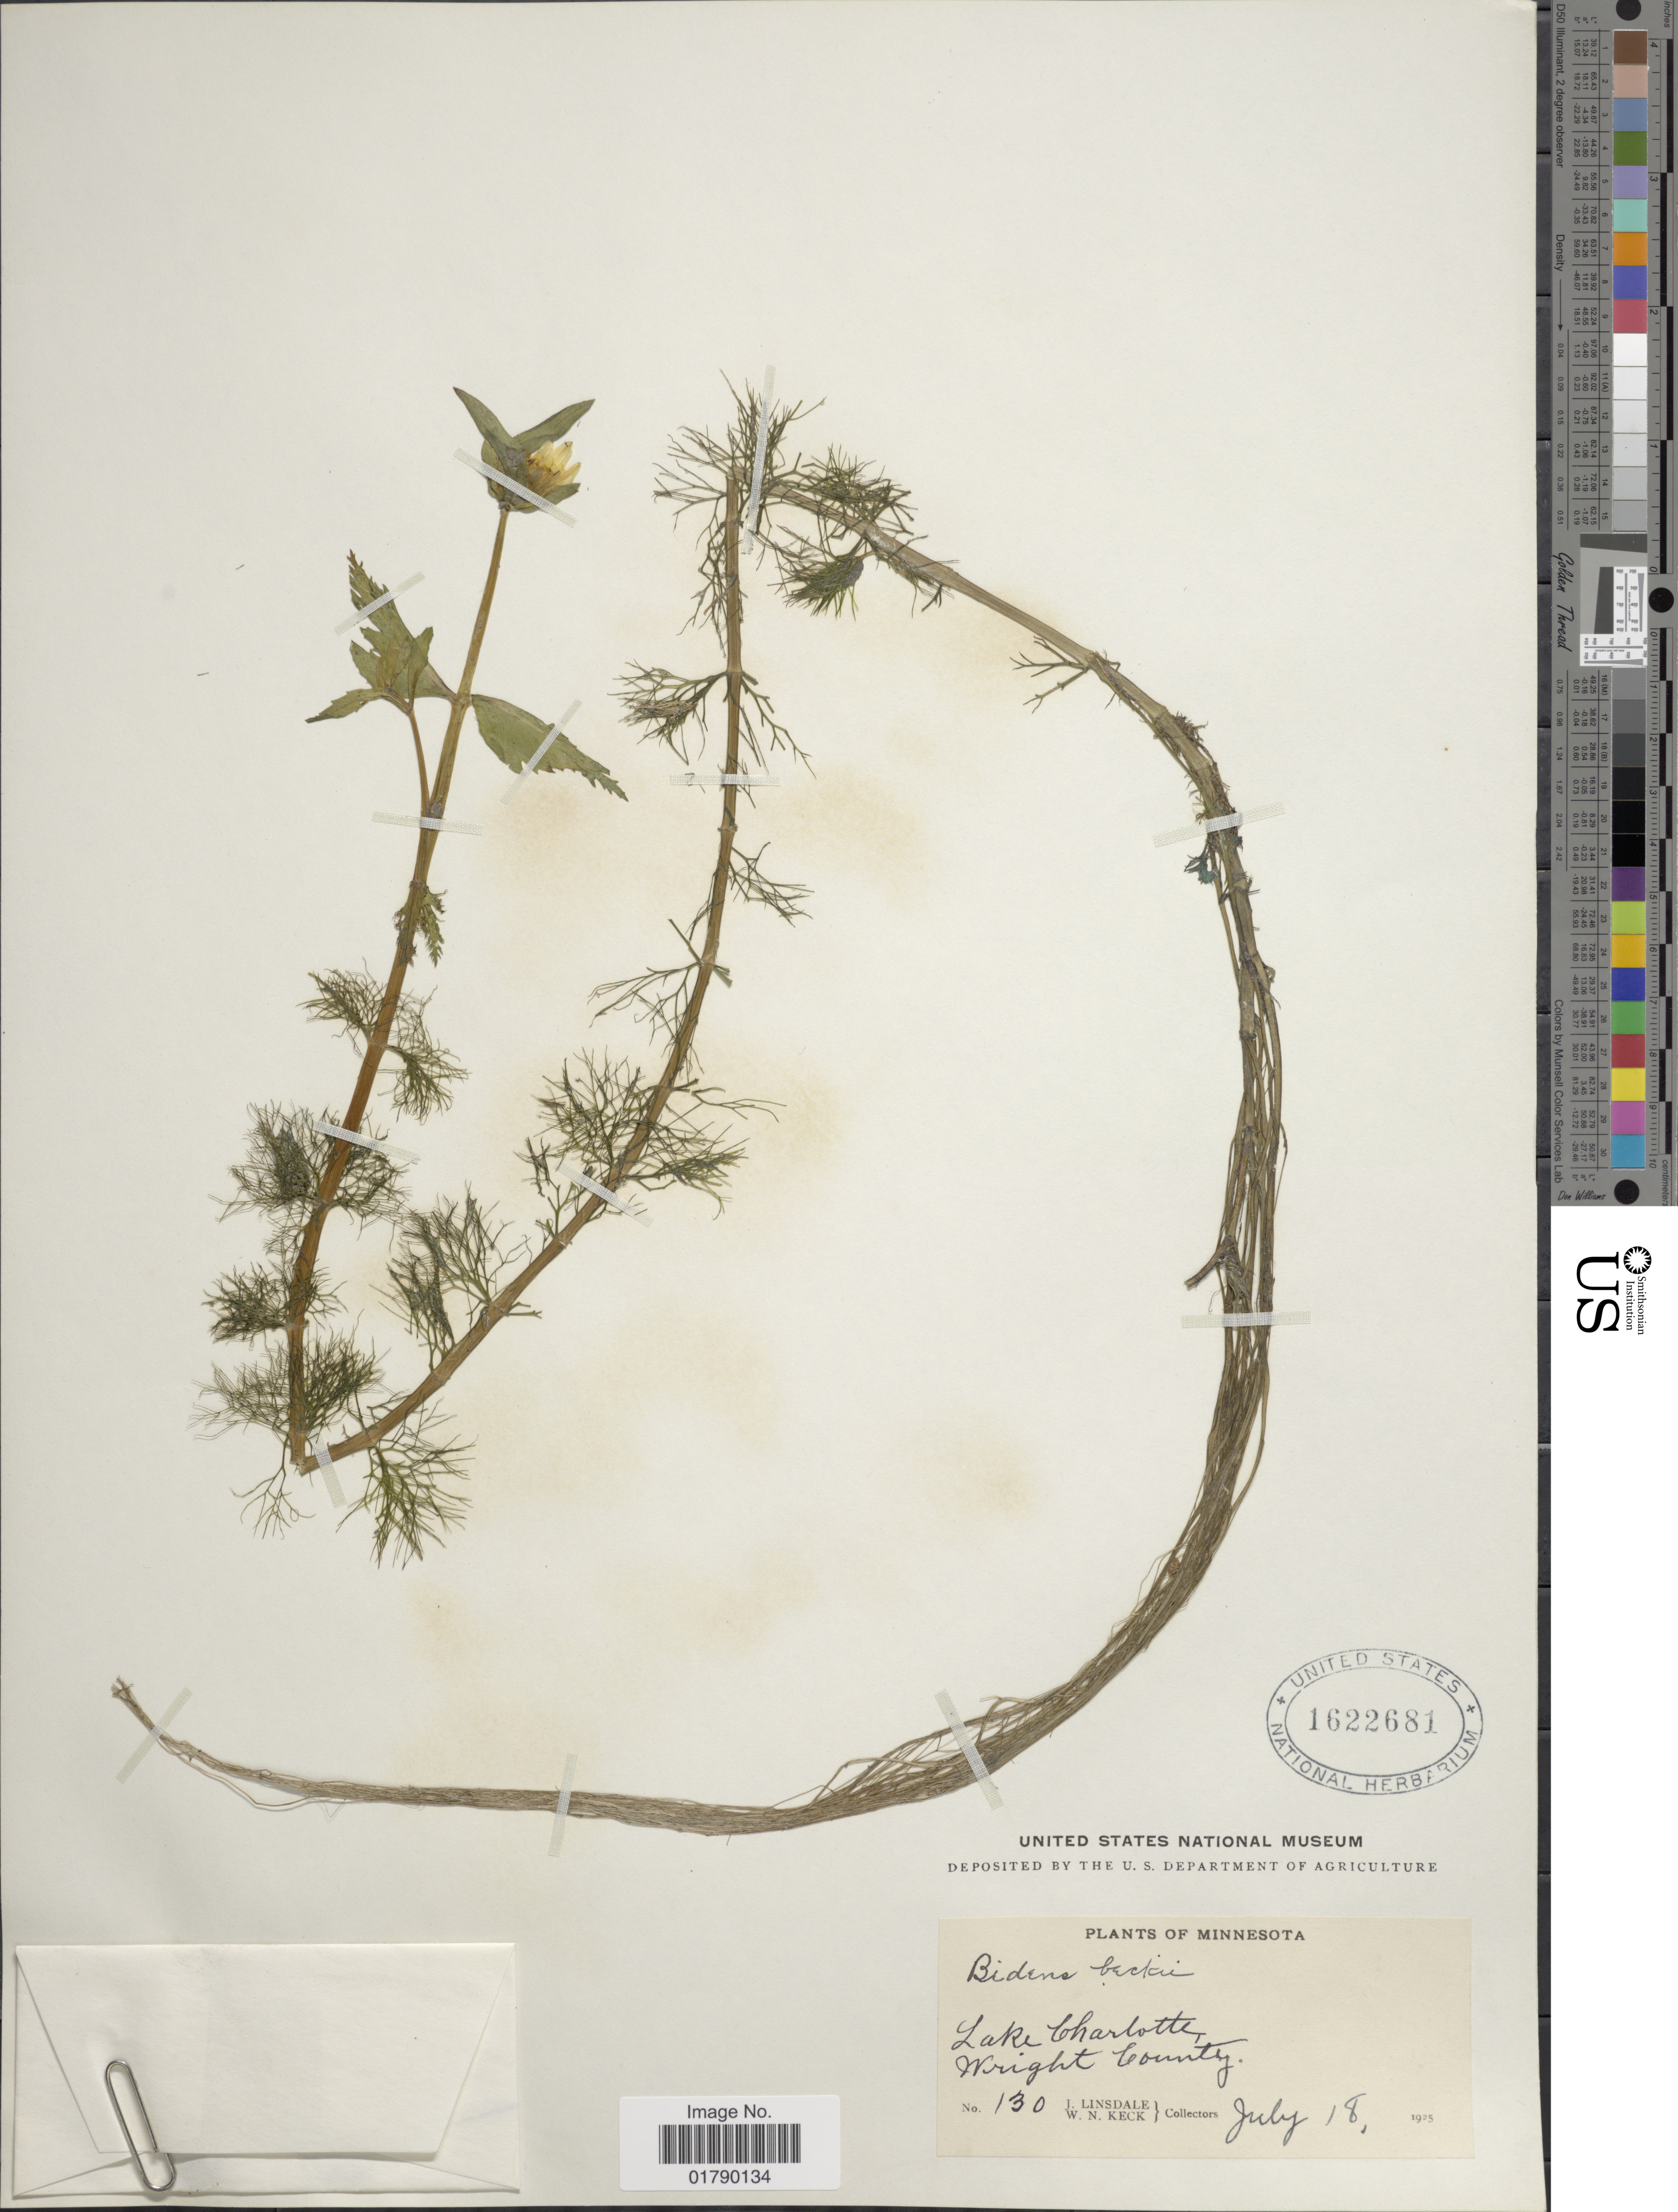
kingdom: Plantae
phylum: Tracheophyta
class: Magnoliopsida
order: Asterales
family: Asteraceae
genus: Megalodonta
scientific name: Megalodonta sp.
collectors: J. Linsdale & W. Keck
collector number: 130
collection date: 1925-07-18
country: United States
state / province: Minnesota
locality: Lake Charlotte, Wright County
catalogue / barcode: US 1622681